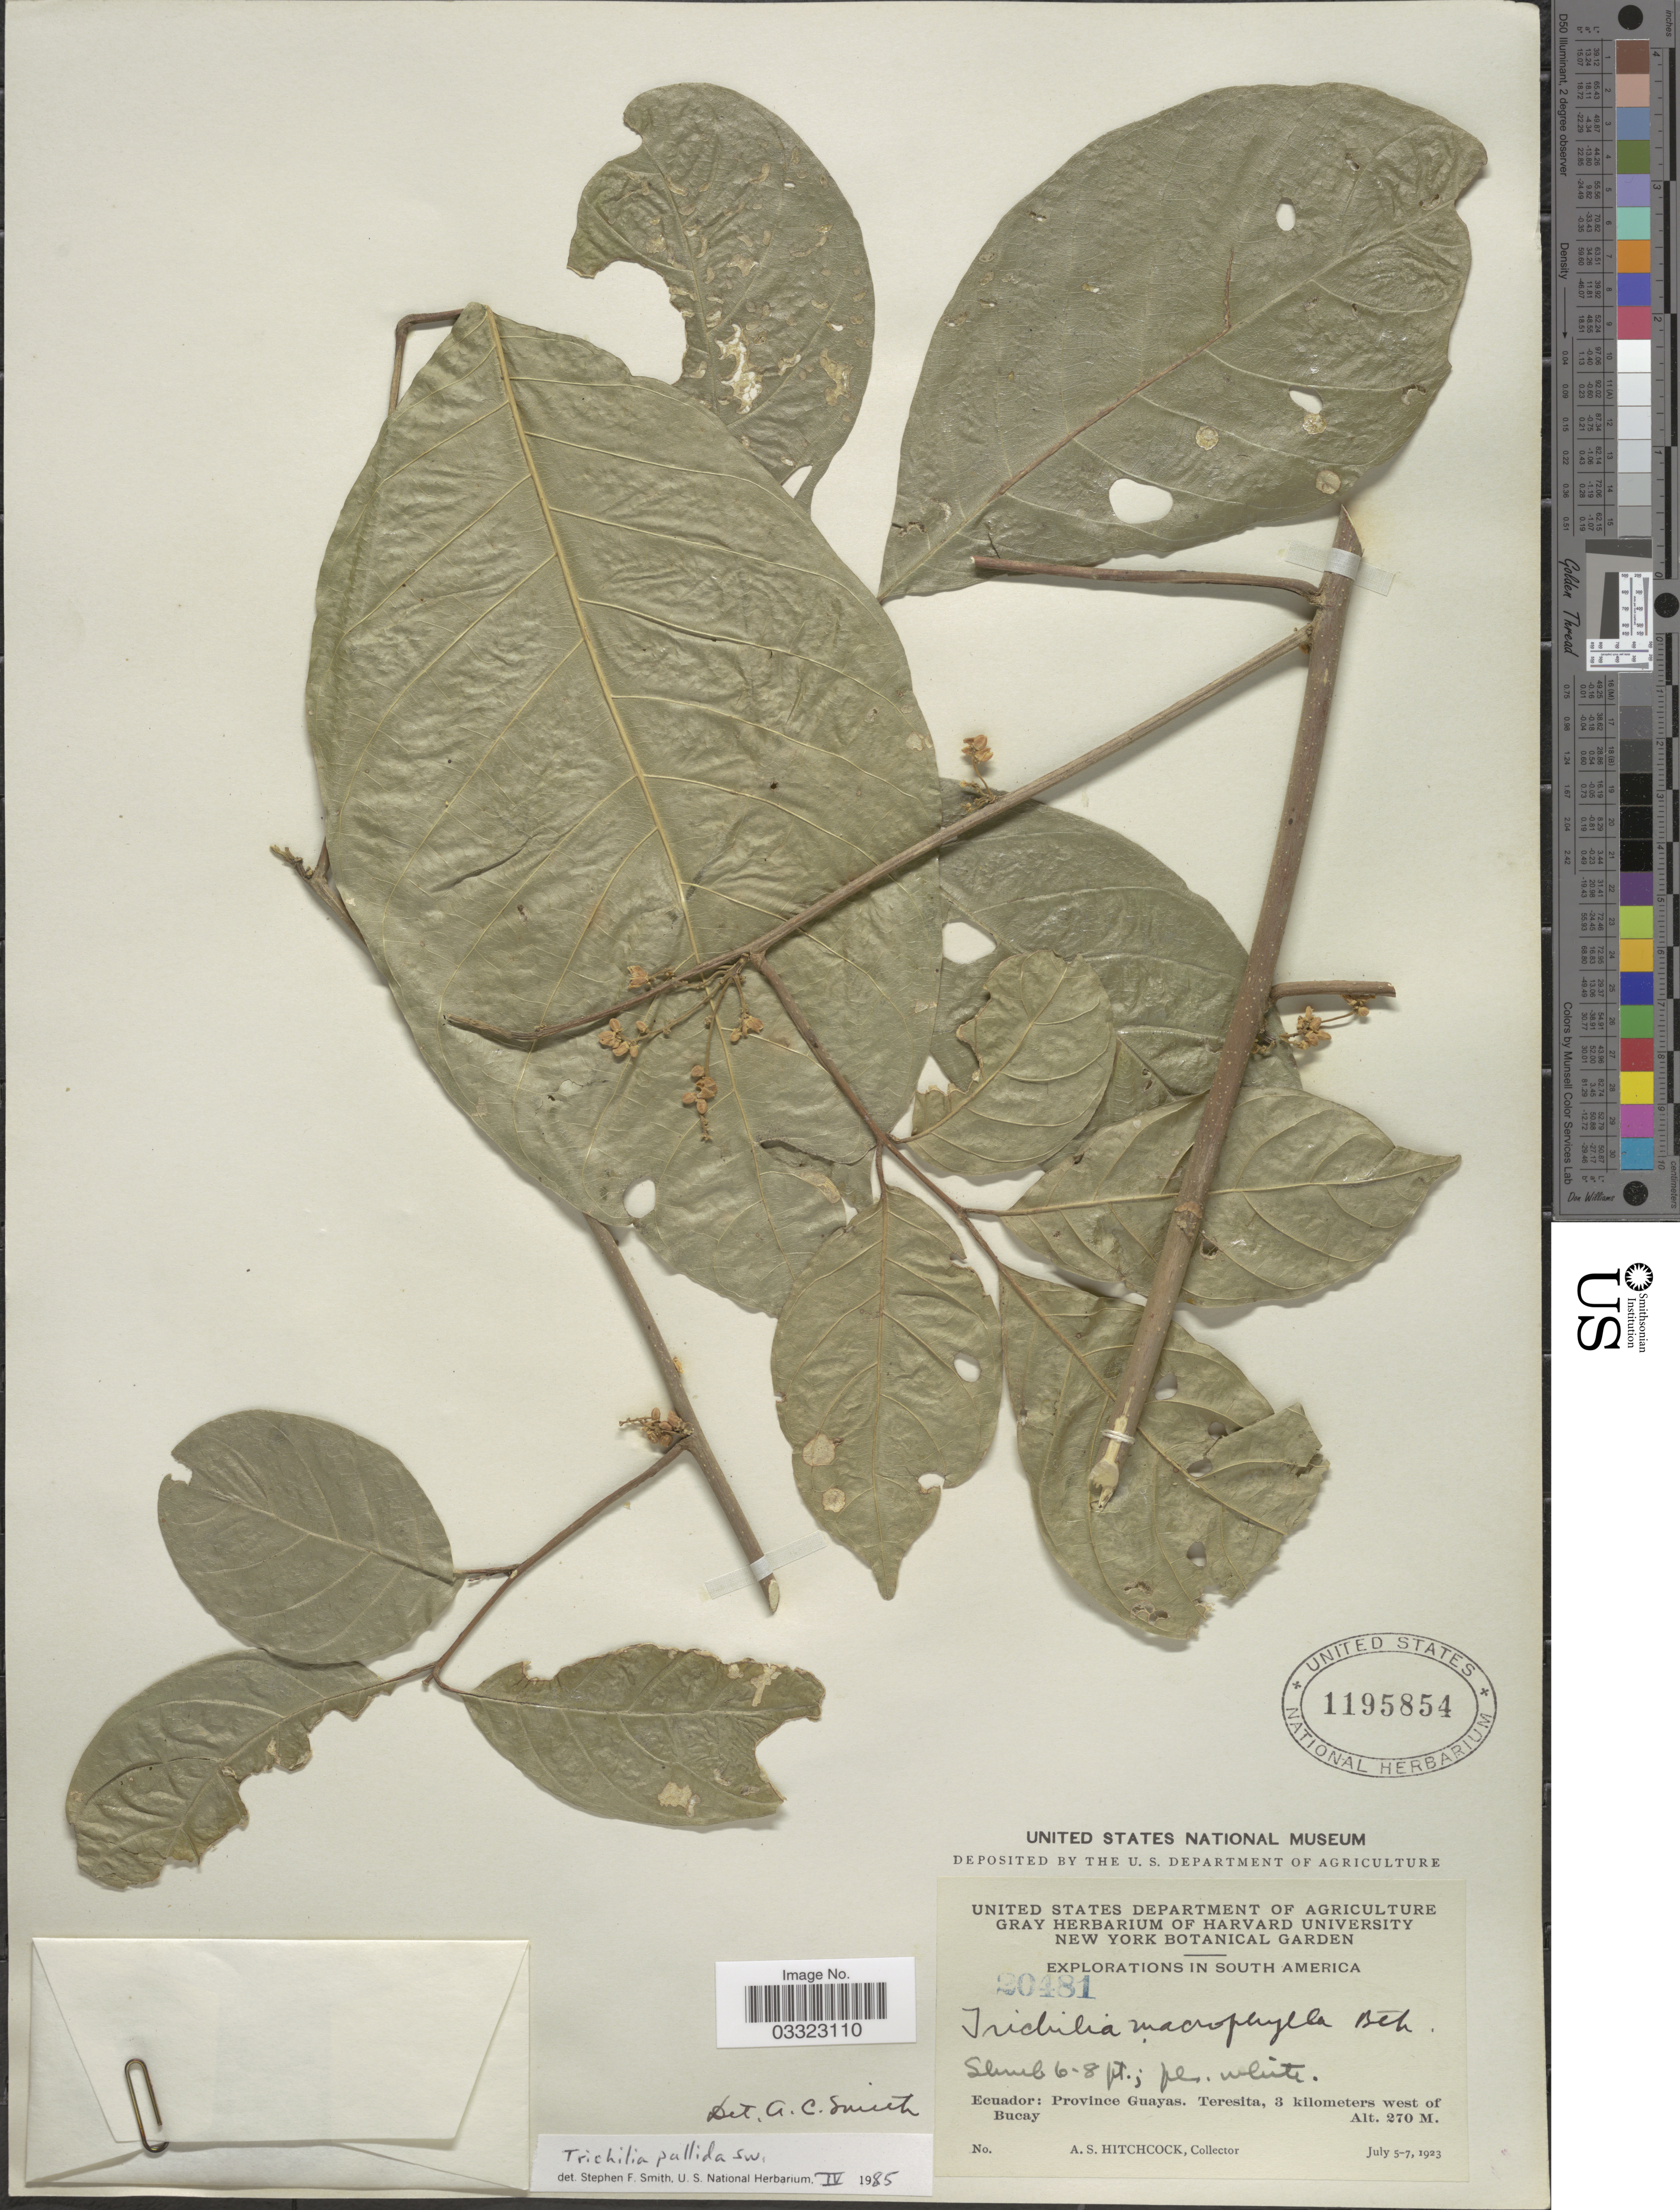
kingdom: Plantae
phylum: Tracheophyta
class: Magnoliopsida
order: Sapindales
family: Meliaceae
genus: Trichilia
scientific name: Trichilia pallida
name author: Sw.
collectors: A. S. Hitchcock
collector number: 20481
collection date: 1923-07-05/1923-07-07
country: Ecuador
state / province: Guayas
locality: Teresita, 3 kilomters west of Bucay.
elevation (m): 270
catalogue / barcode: US 1195854